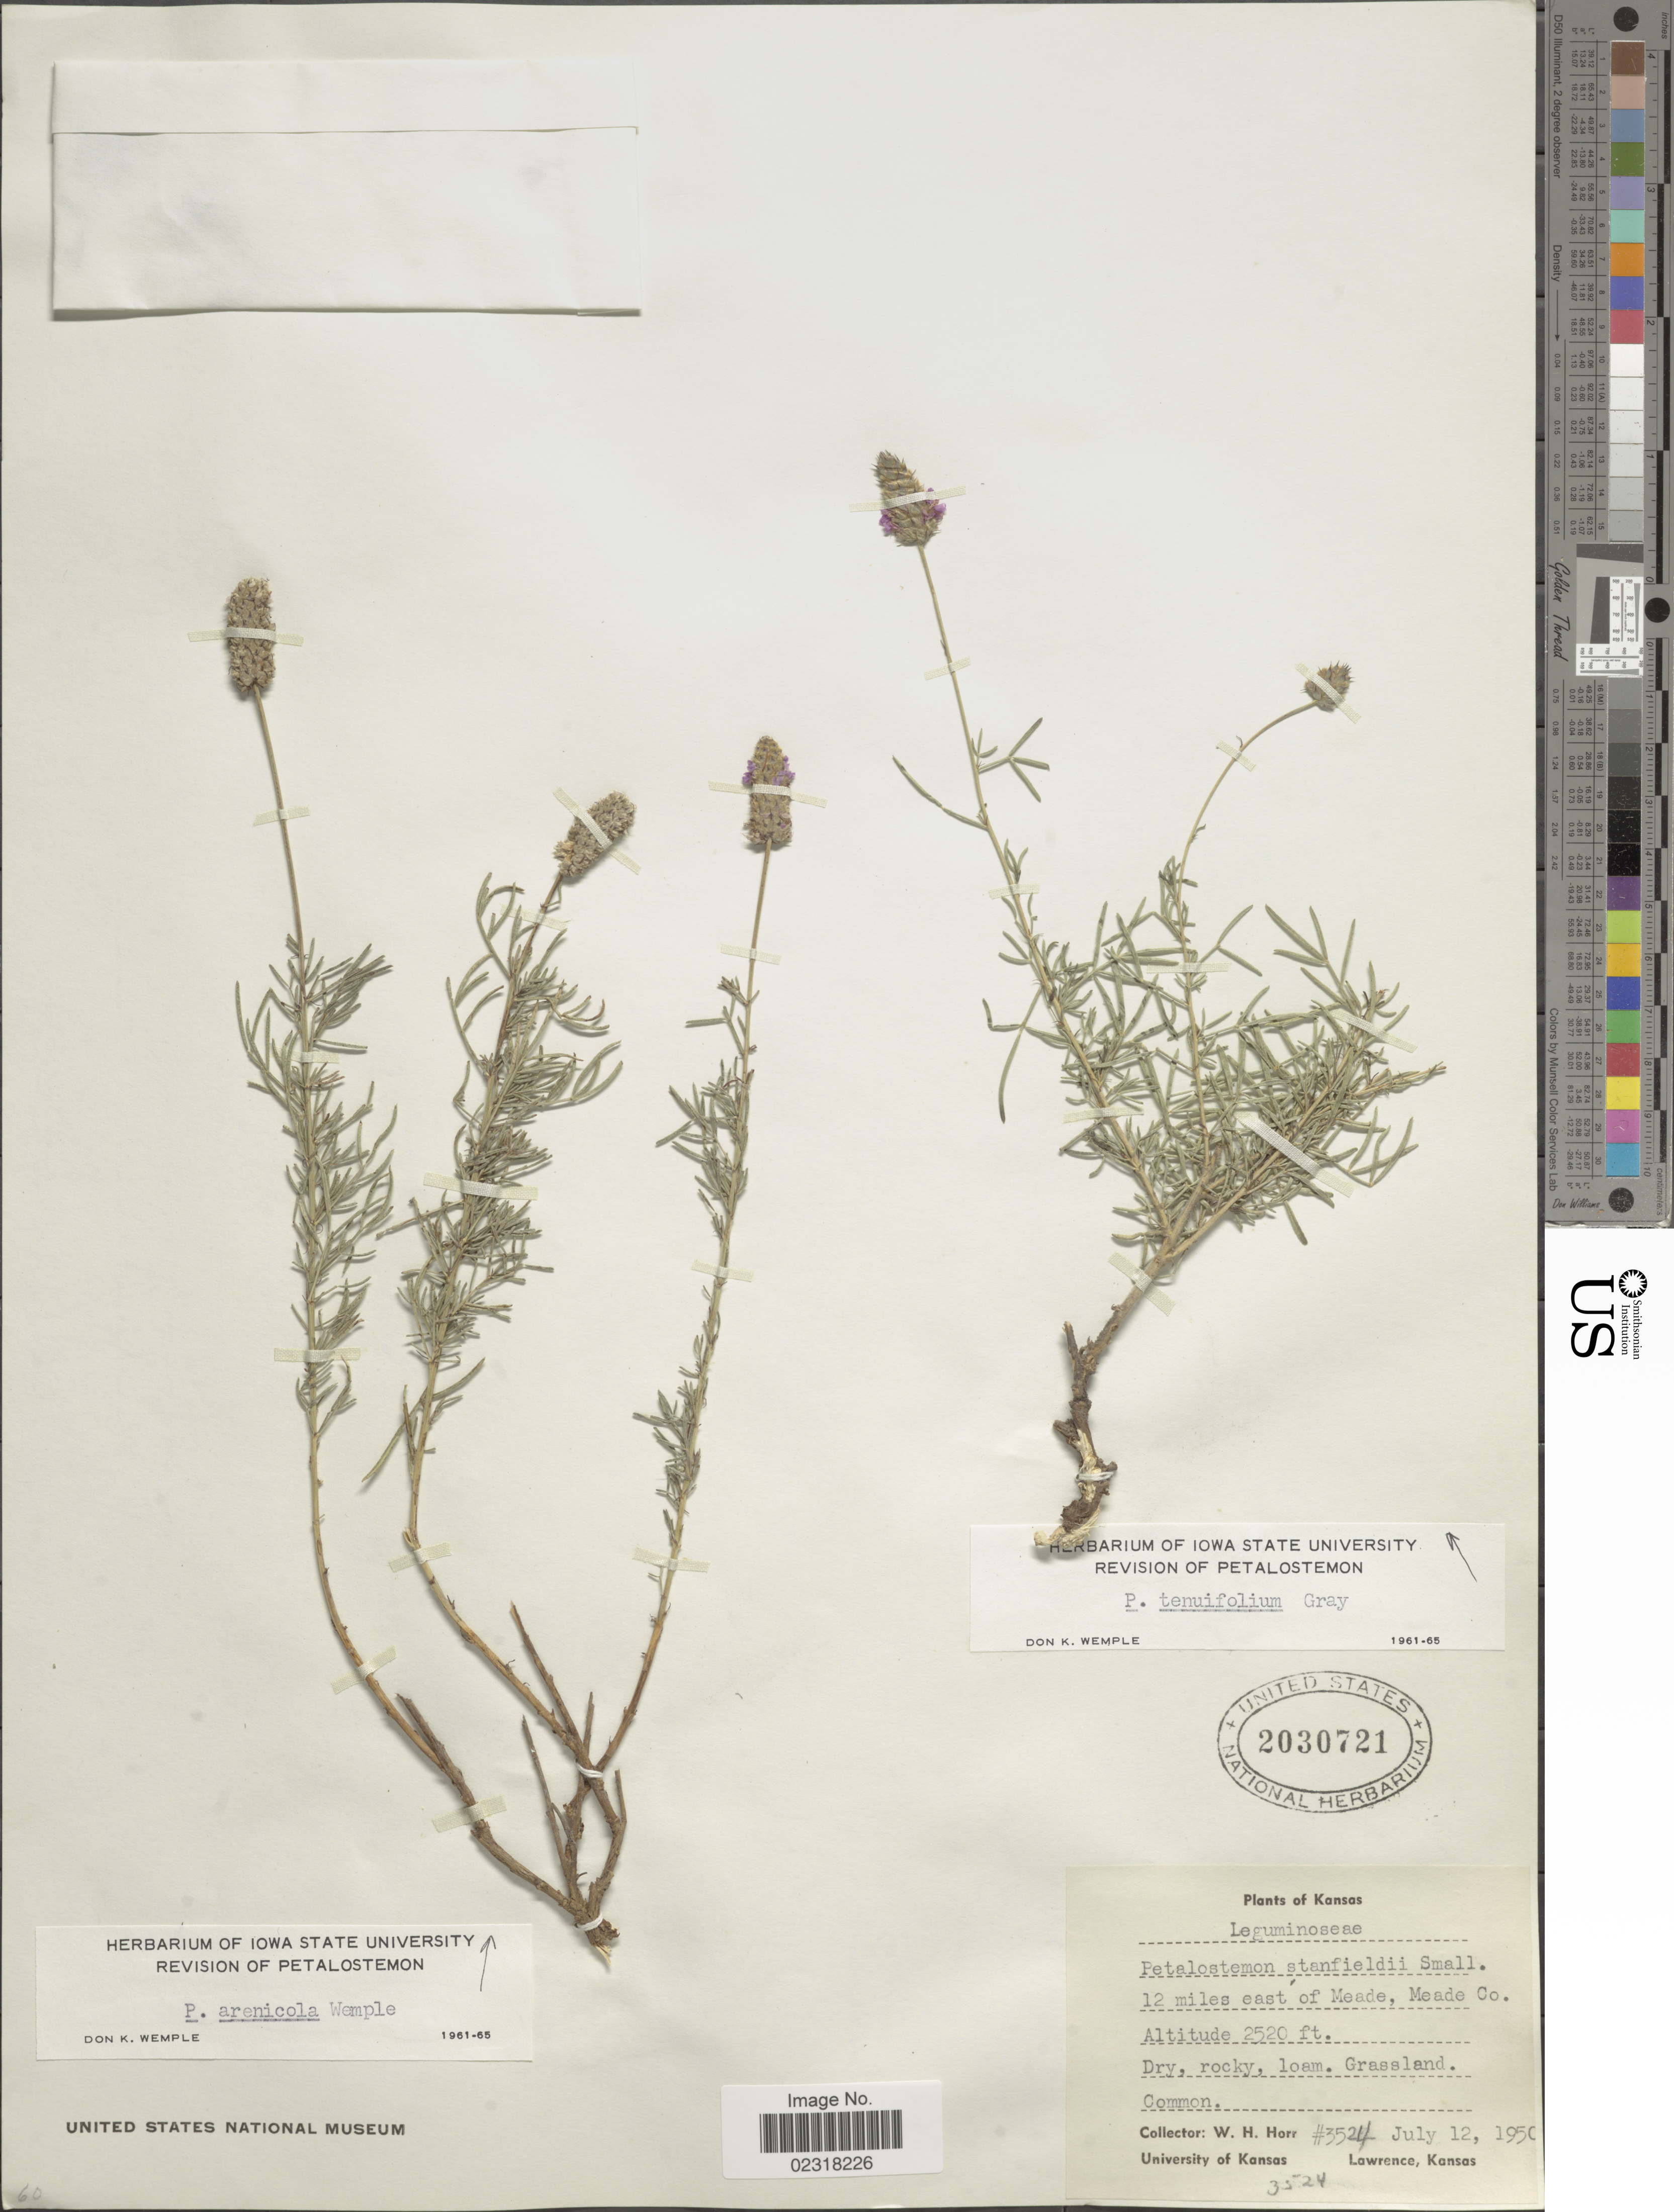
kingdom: Plantae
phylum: Tracheophyta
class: Magnoliopsida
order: Fabales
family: Fabaceae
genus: Dalea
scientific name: Dalea purpurea var. arenicola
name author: (Wemple) Barneby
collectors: W. H. Horr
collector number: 3524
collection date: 1950-07-12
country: United States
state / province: Kansas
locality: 12 miles east of Meade, Meade Co. Dry, rocky, loam. Grassland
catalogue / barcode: US 2030721